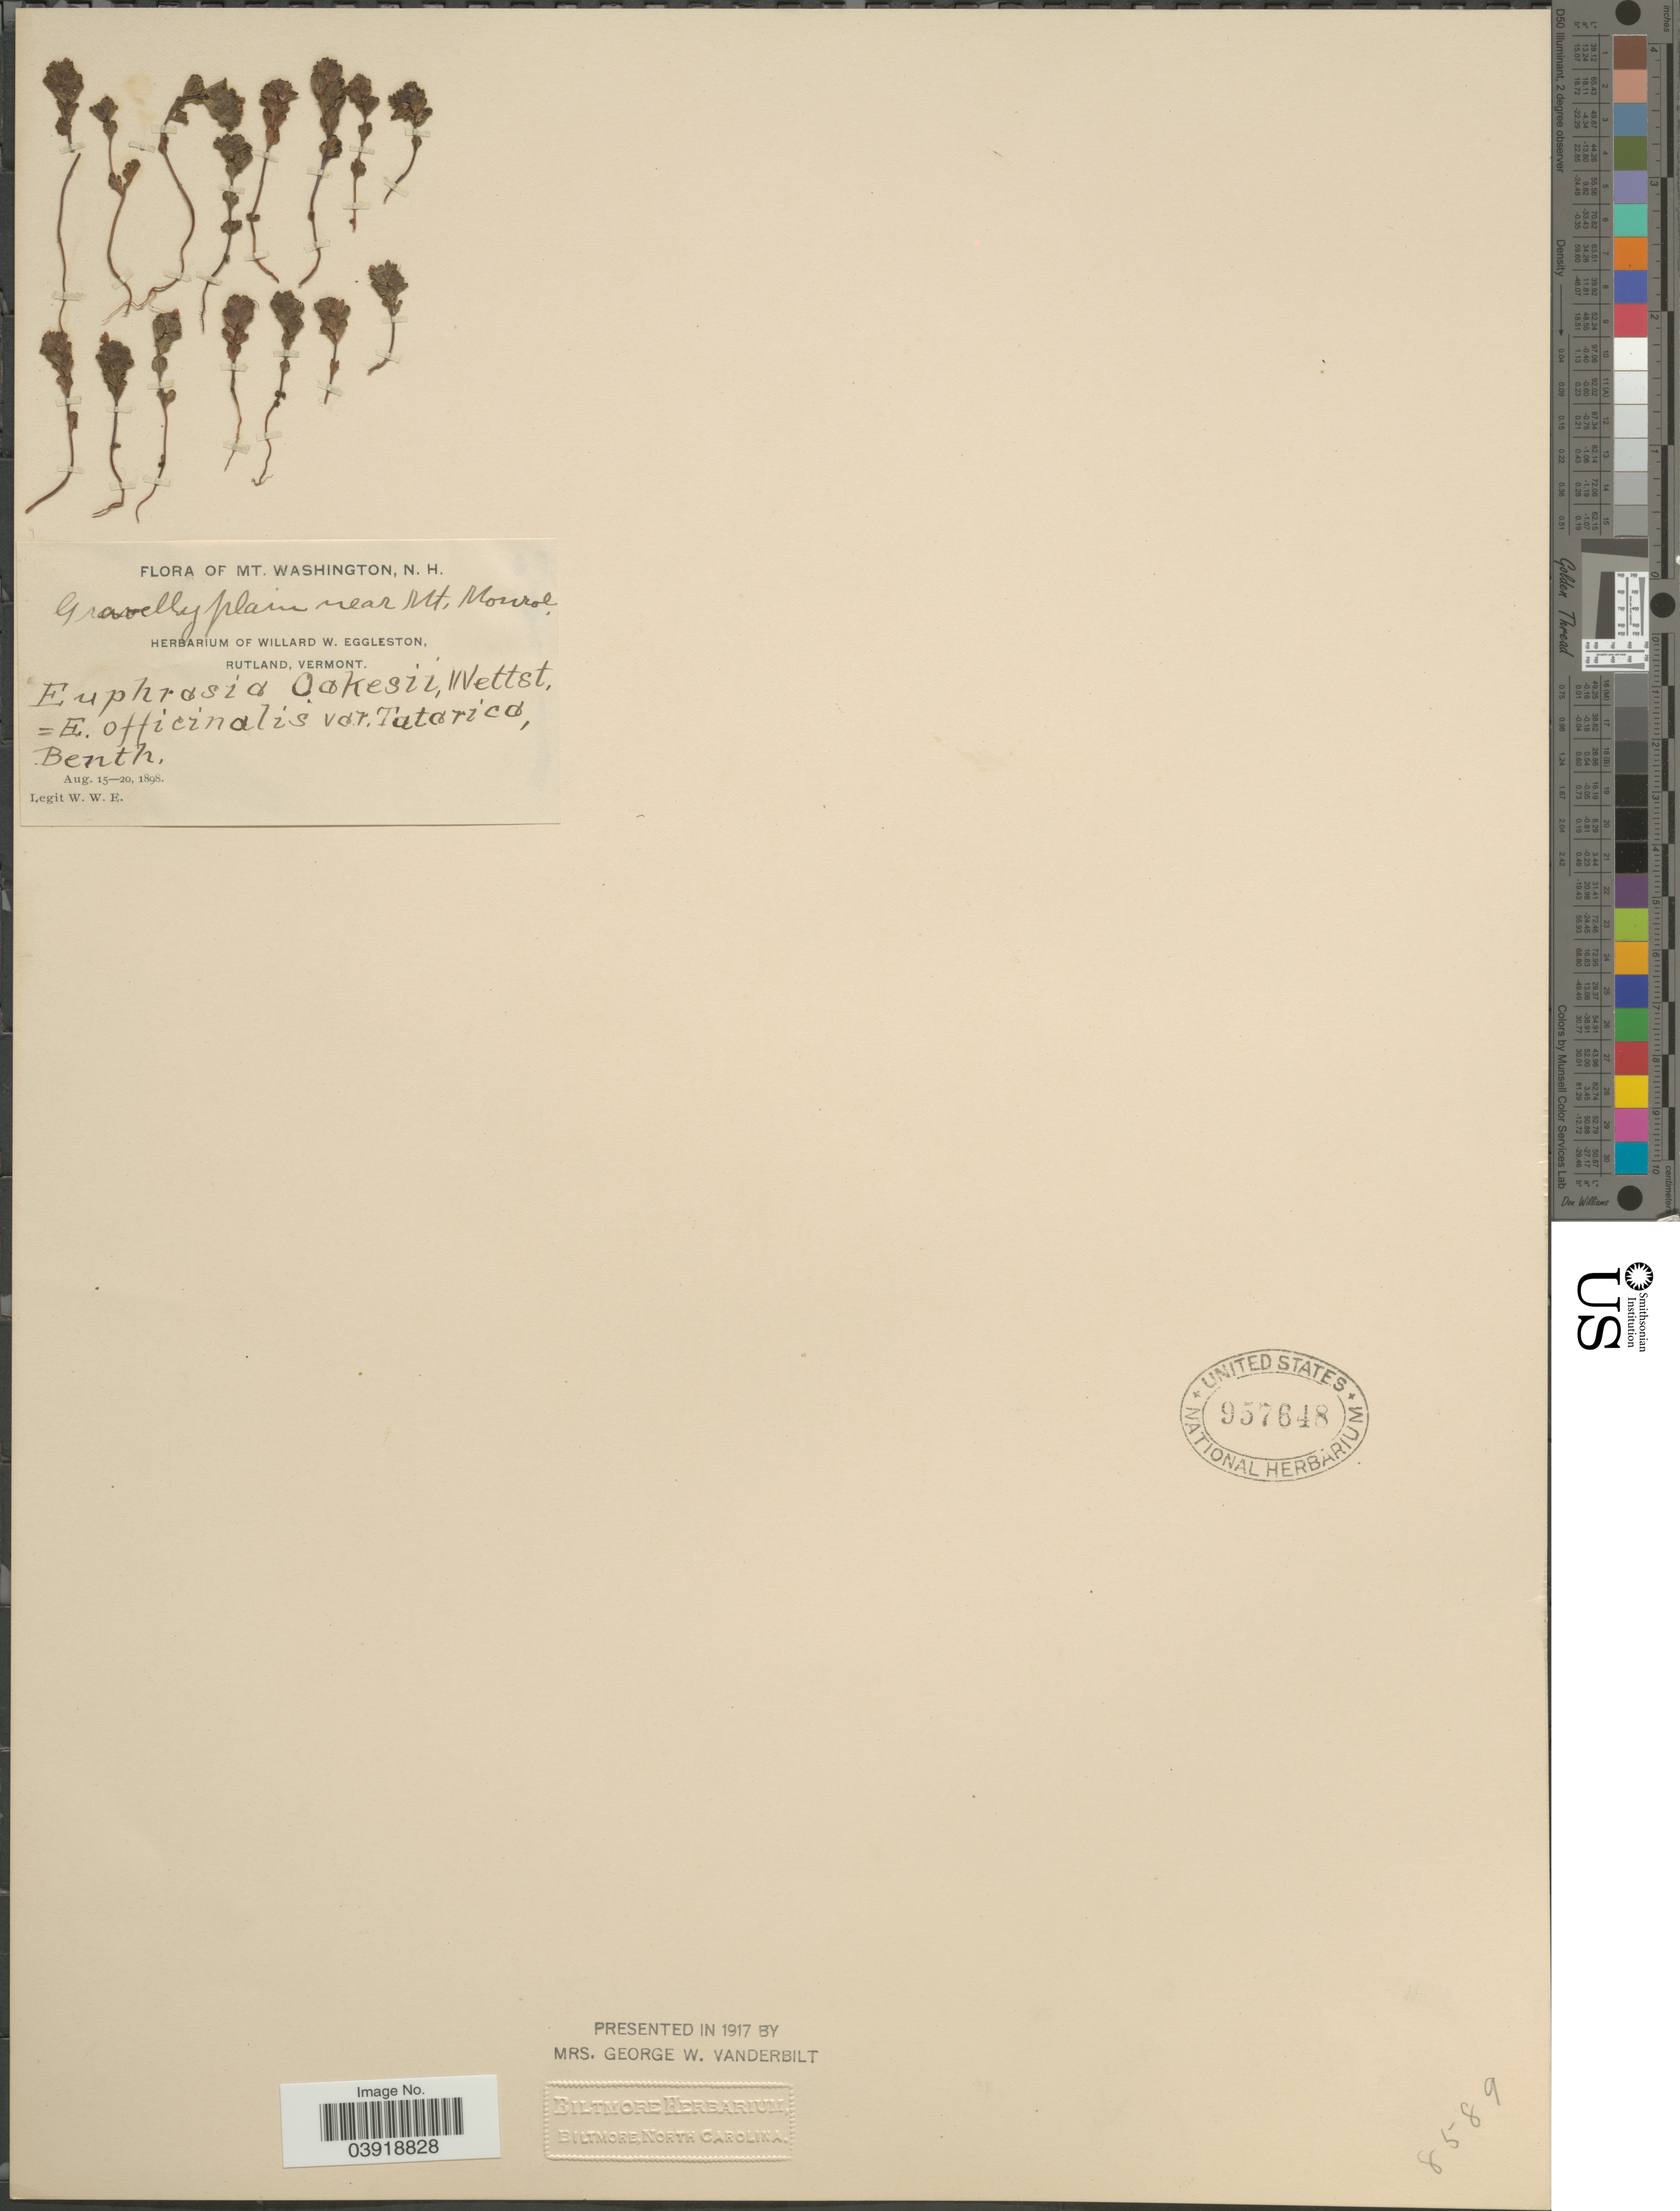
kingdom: Plantae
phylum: Tracheophyta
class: Magnoliopsida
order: Lamiales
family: Orobanchaceae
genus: Euphrasia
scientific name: Euphrasia oakesii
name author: Wettst.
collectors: W. W. Eggleston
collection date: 1898-08-15/1898-08-20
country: United States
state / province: New Hampshire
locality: Mt. Washington, near Mt. Monroe.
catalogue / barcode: US 957648